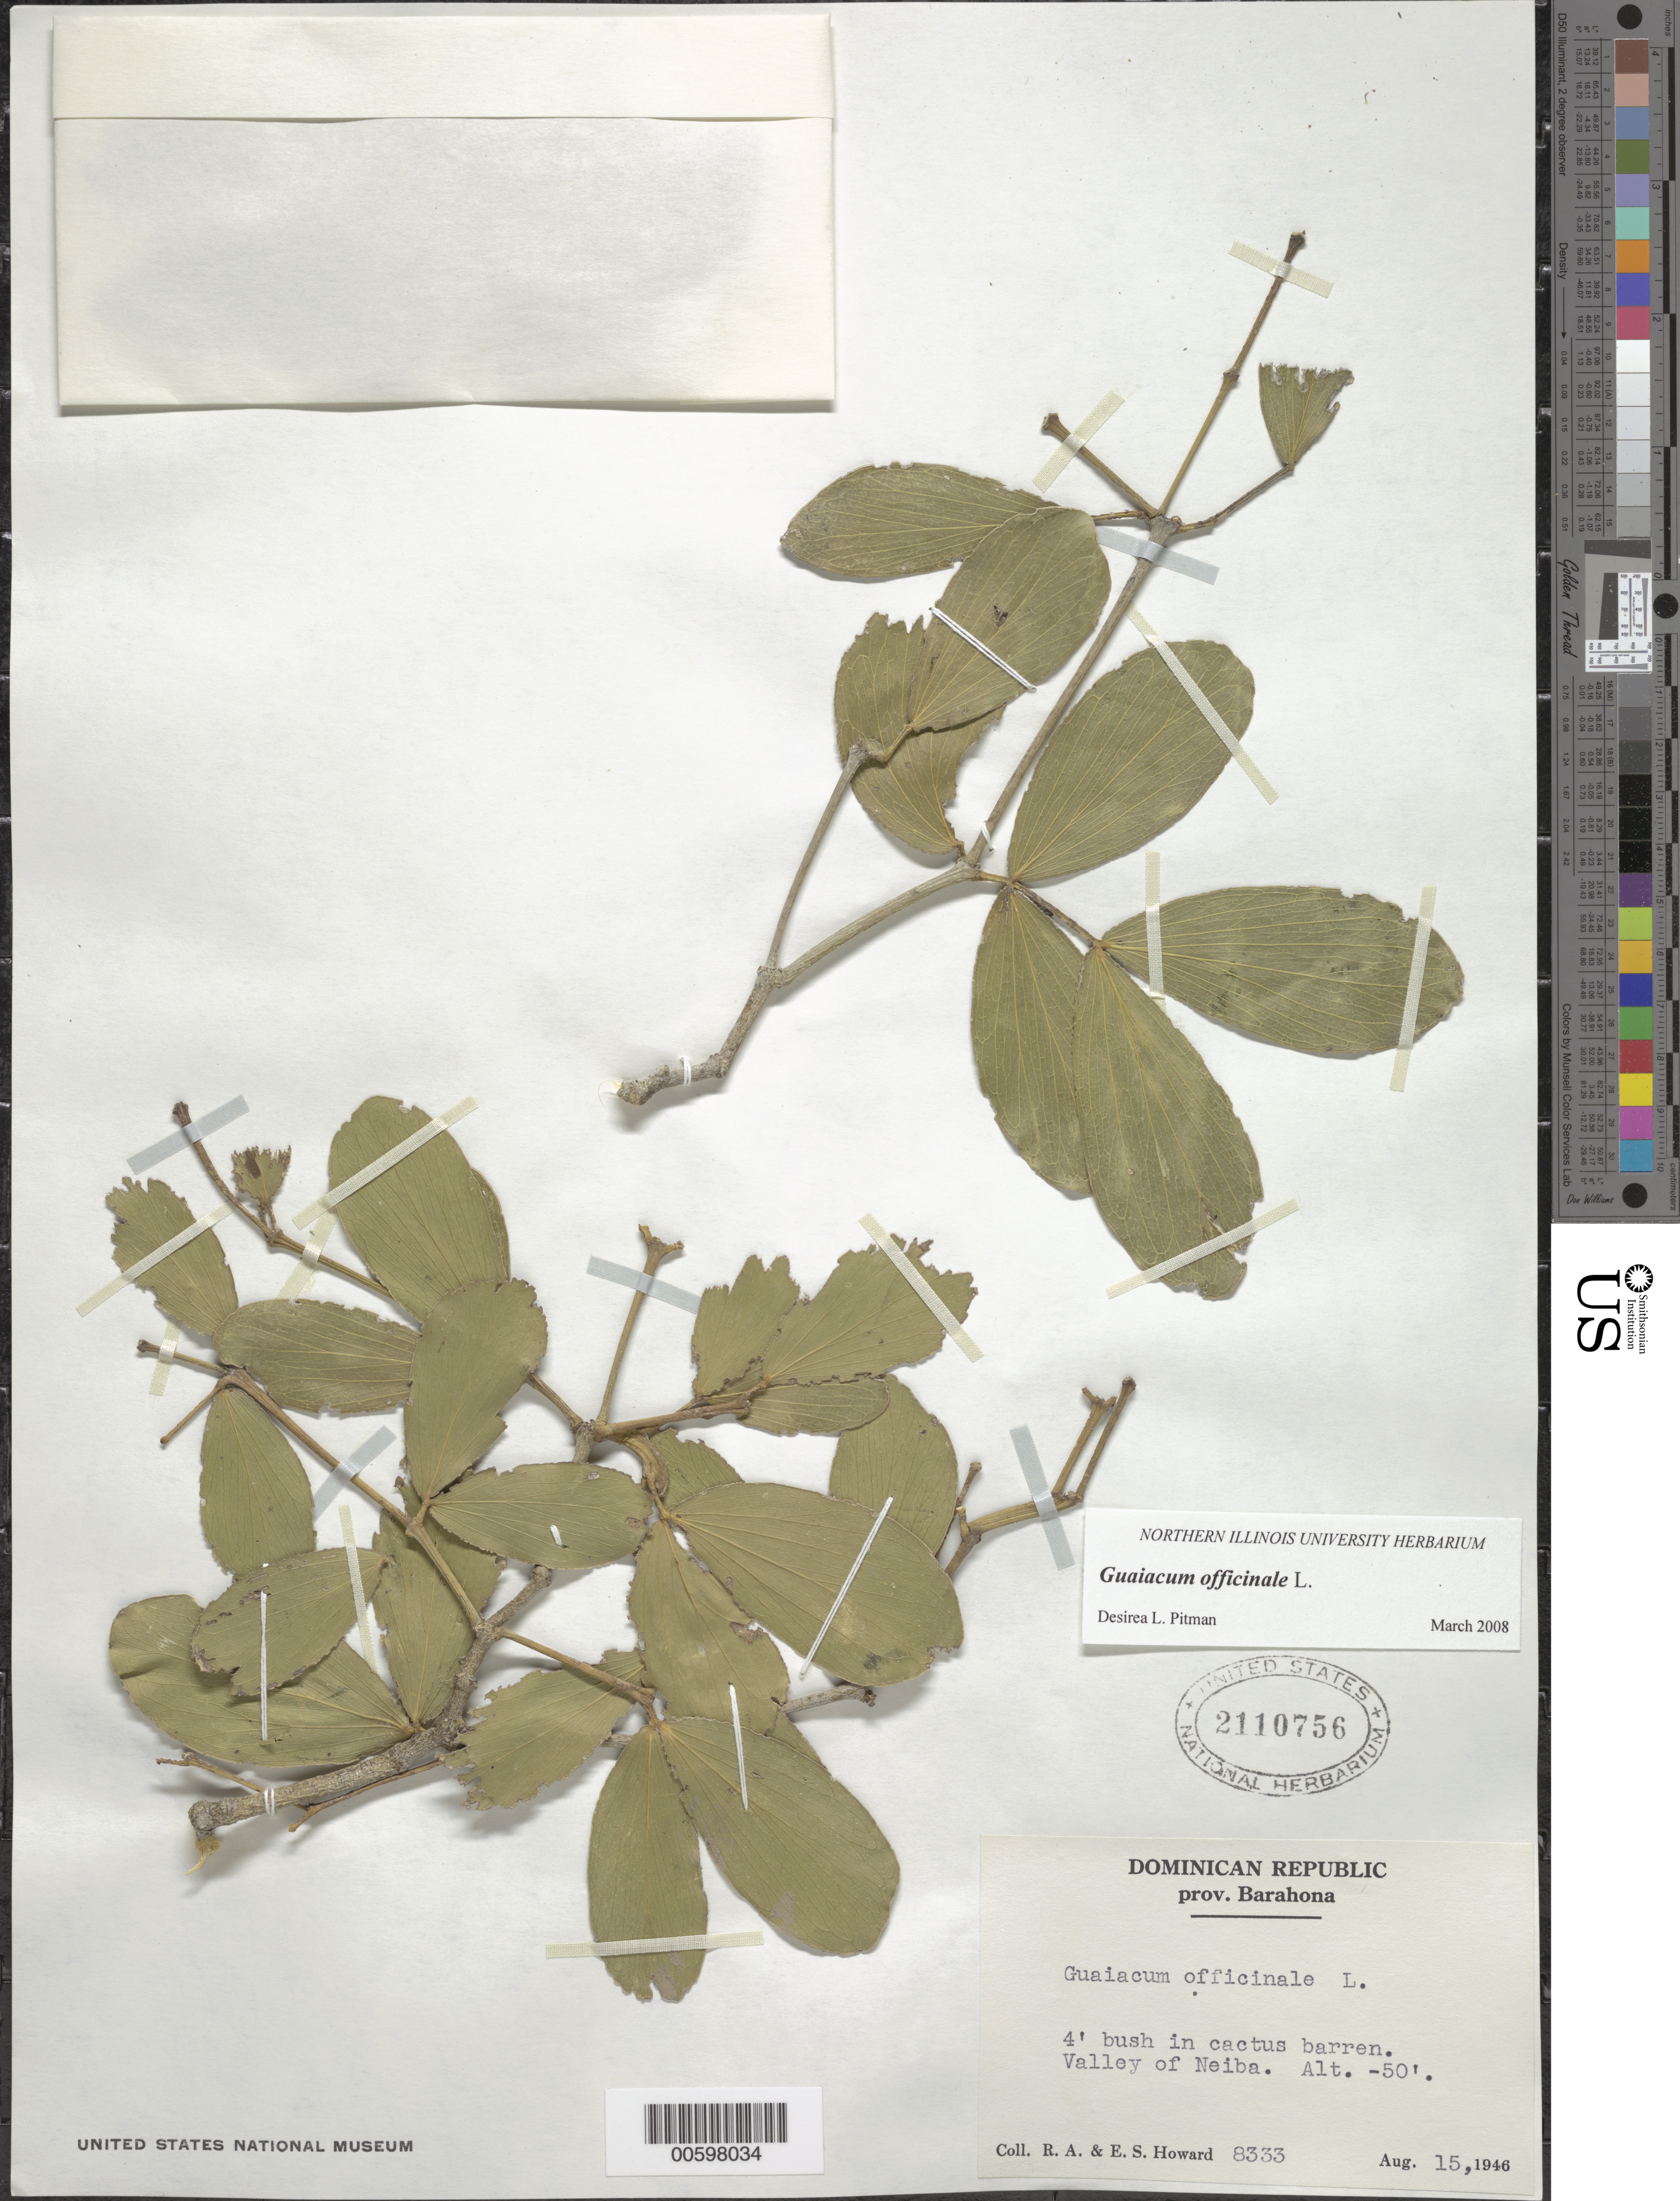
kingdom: Plantae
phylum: Tracheophyta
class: Magnoliopsida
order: Zygophyllales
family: Zygophyllaceae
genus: Guaiacum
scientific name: Guaiacum officinale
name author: L.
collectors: R. A. Howard & E. S. Howard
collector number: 8333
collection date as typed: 15 Aug 1946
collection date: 1946-08-15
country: Dominican Republic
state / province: Barahona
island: Hispaniola Island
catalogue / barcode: US 2110756